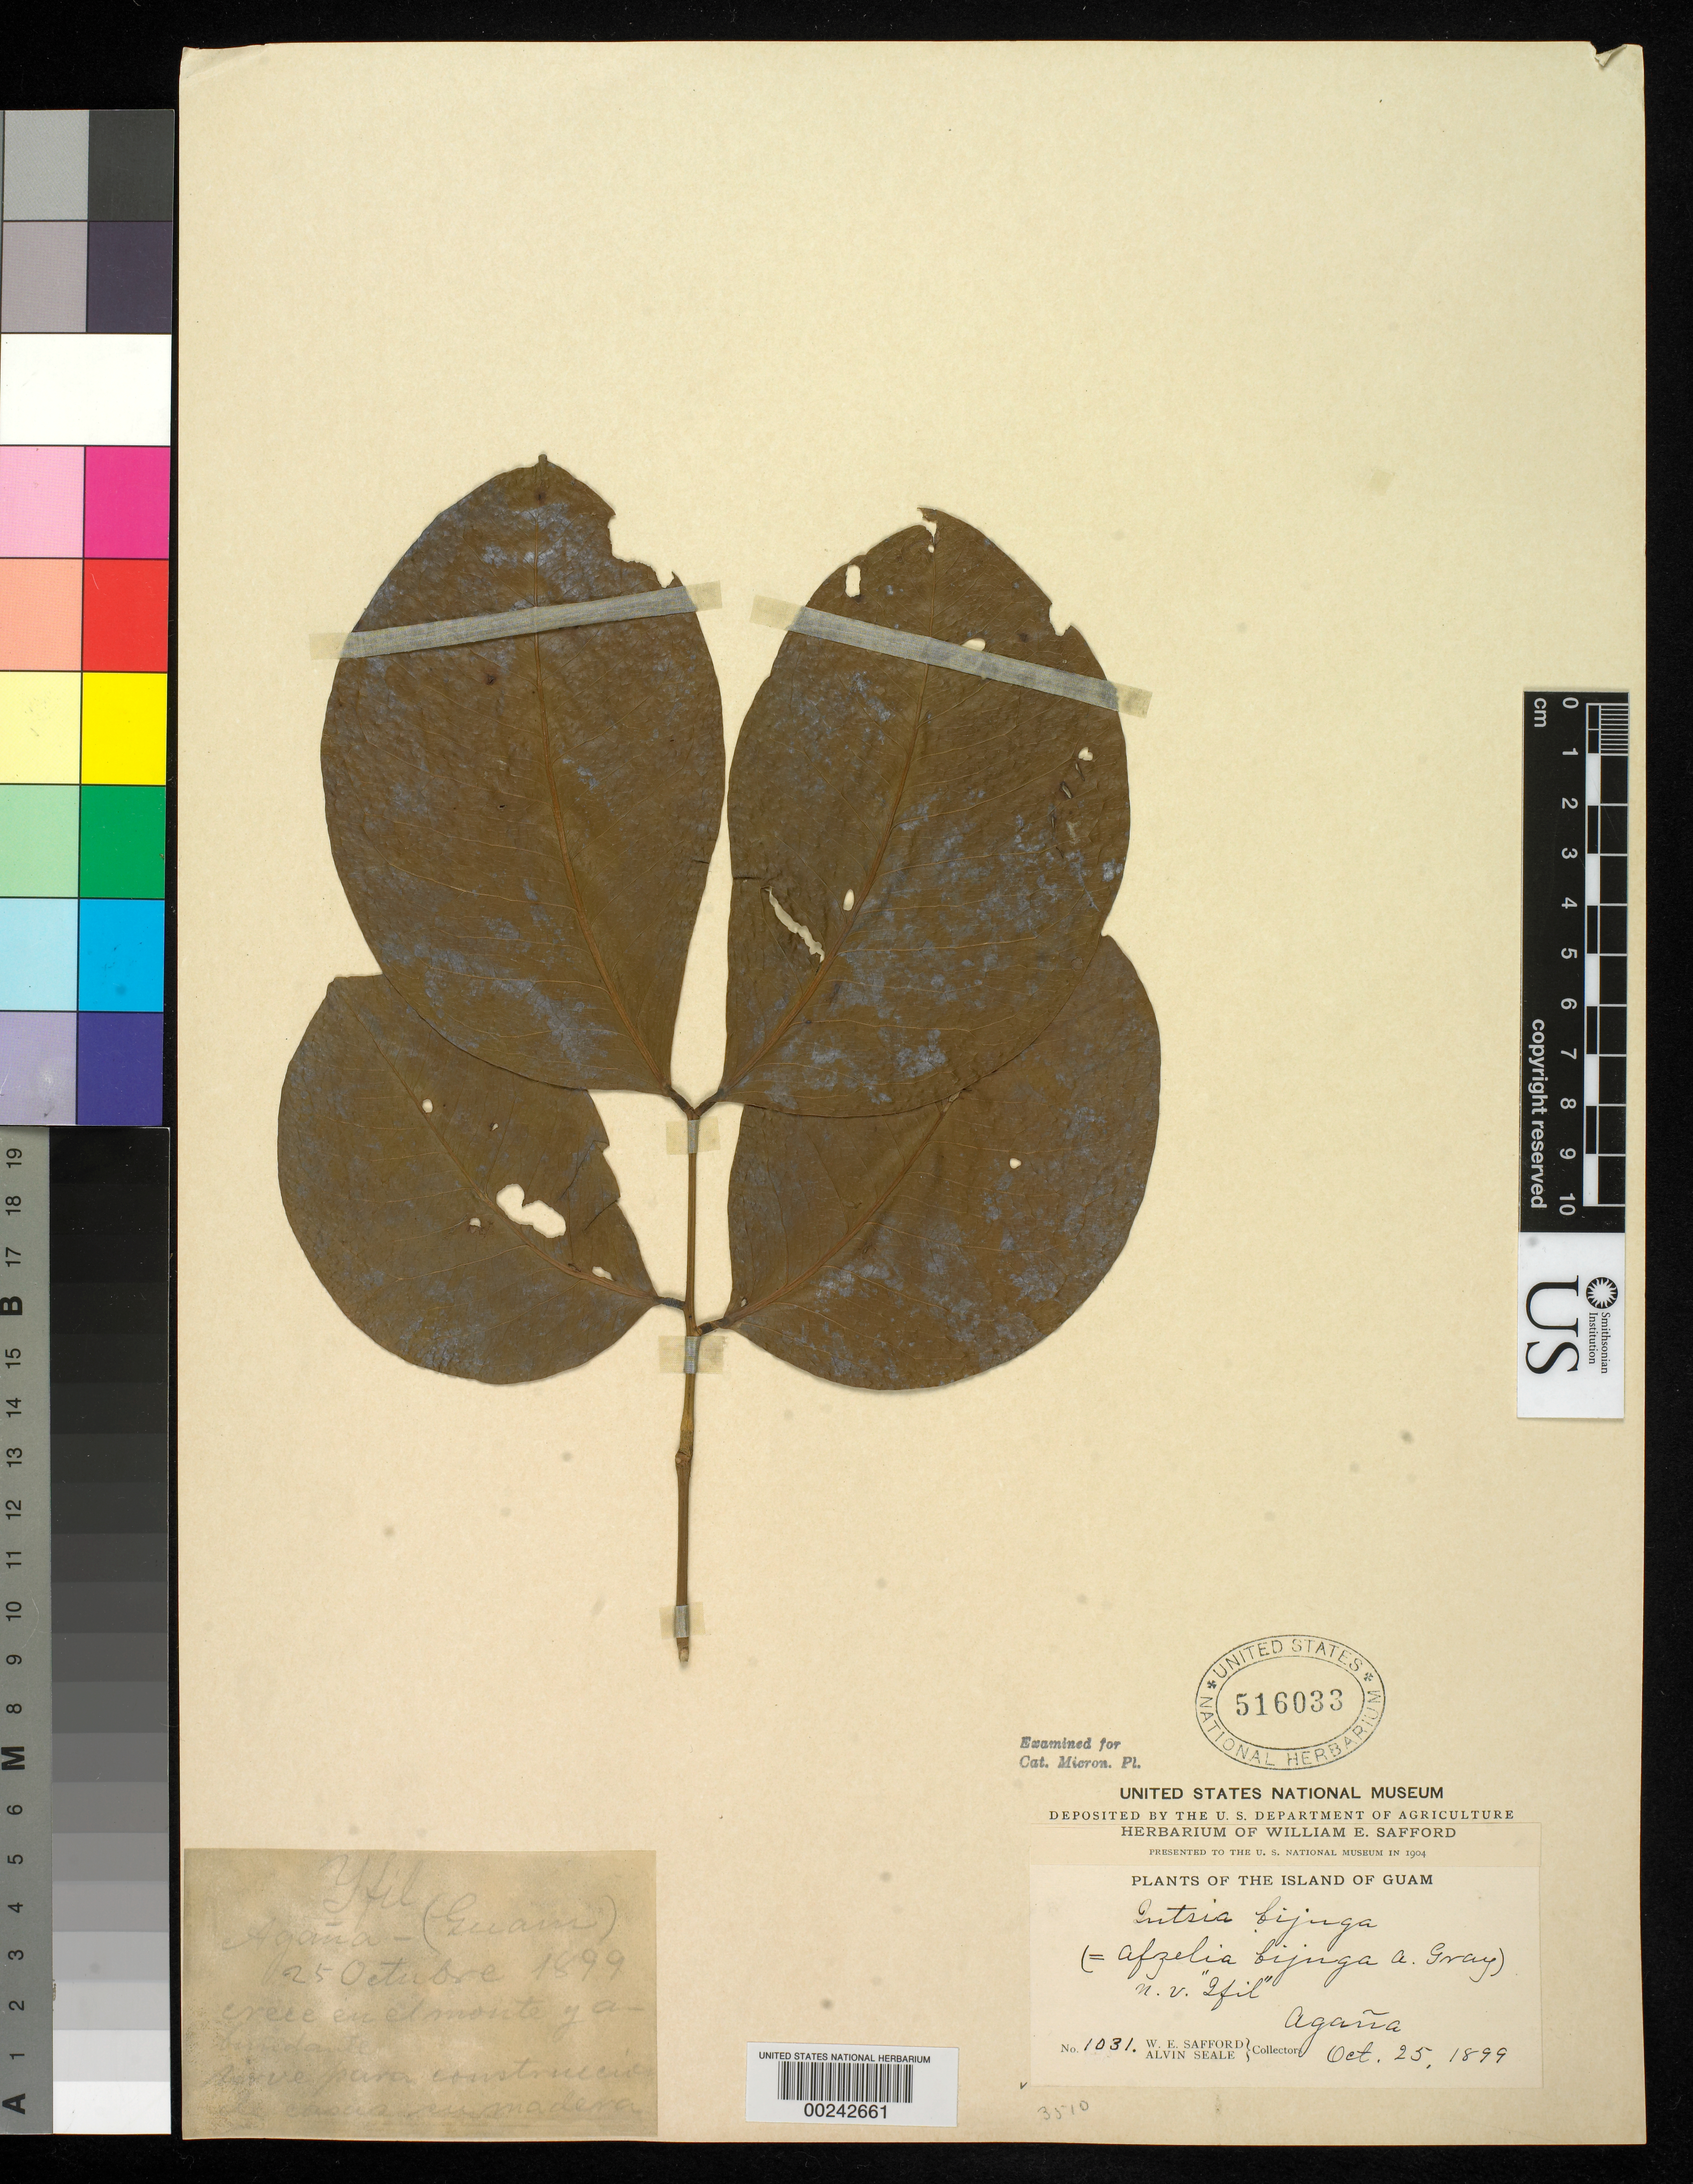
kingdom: Plantae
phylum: Tracheophyta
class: Magnoliopsida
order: Fabales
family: Fabaceae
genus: Intsia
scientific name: Intsia bijuga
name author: (Colebr.) Kuntze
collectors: W. E. Safford & A. Seale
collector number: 1031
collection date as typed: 25 Oct 1899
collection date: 1899-10-25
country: Guam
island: Guam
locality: Agana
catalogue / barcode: US 516033